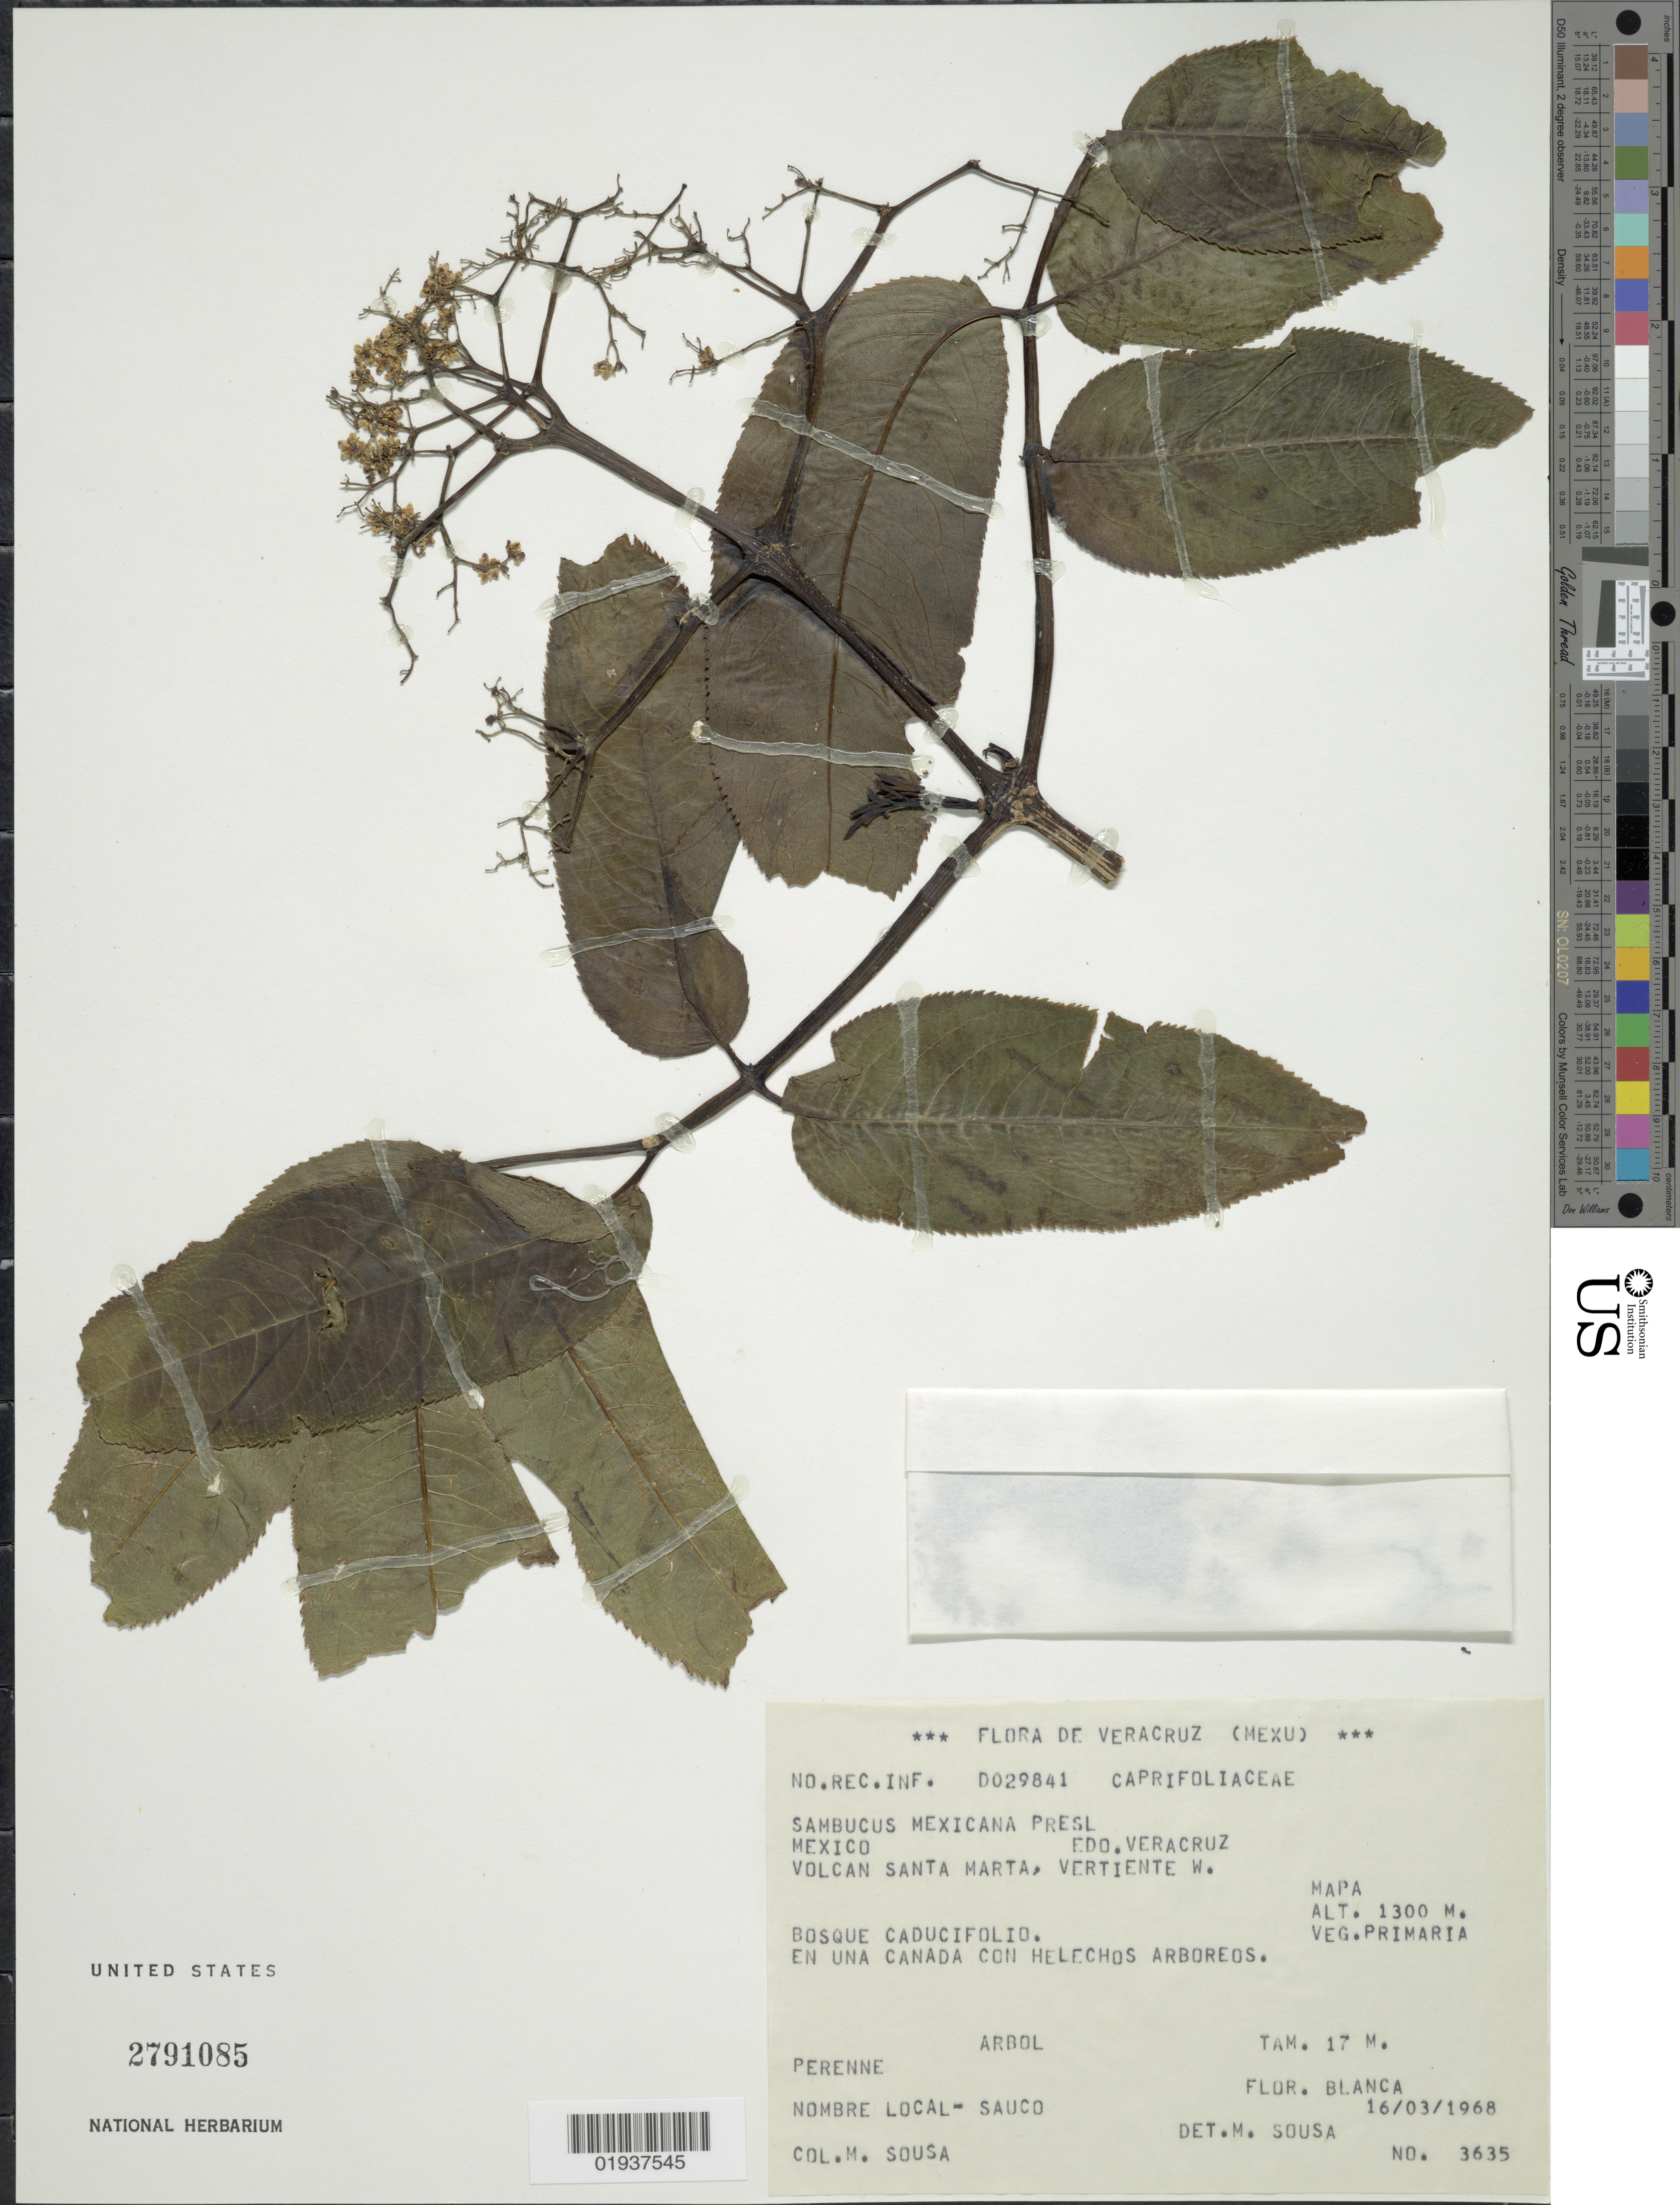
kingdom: Plantae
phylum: Tracheophyta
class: Magnoliopsida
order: Dipsacales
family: Viburnaceae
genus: Sambucus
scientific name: Sambucus mexicana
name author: C. Presl ex DC.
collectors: M. Sousa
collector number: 3635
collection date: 1968-03-16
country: Mexico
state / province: Veracruz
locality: Edo. Veracruz. Volcan Santa Marta, Vertiente W.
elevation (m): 1300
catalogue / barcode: US 2791085